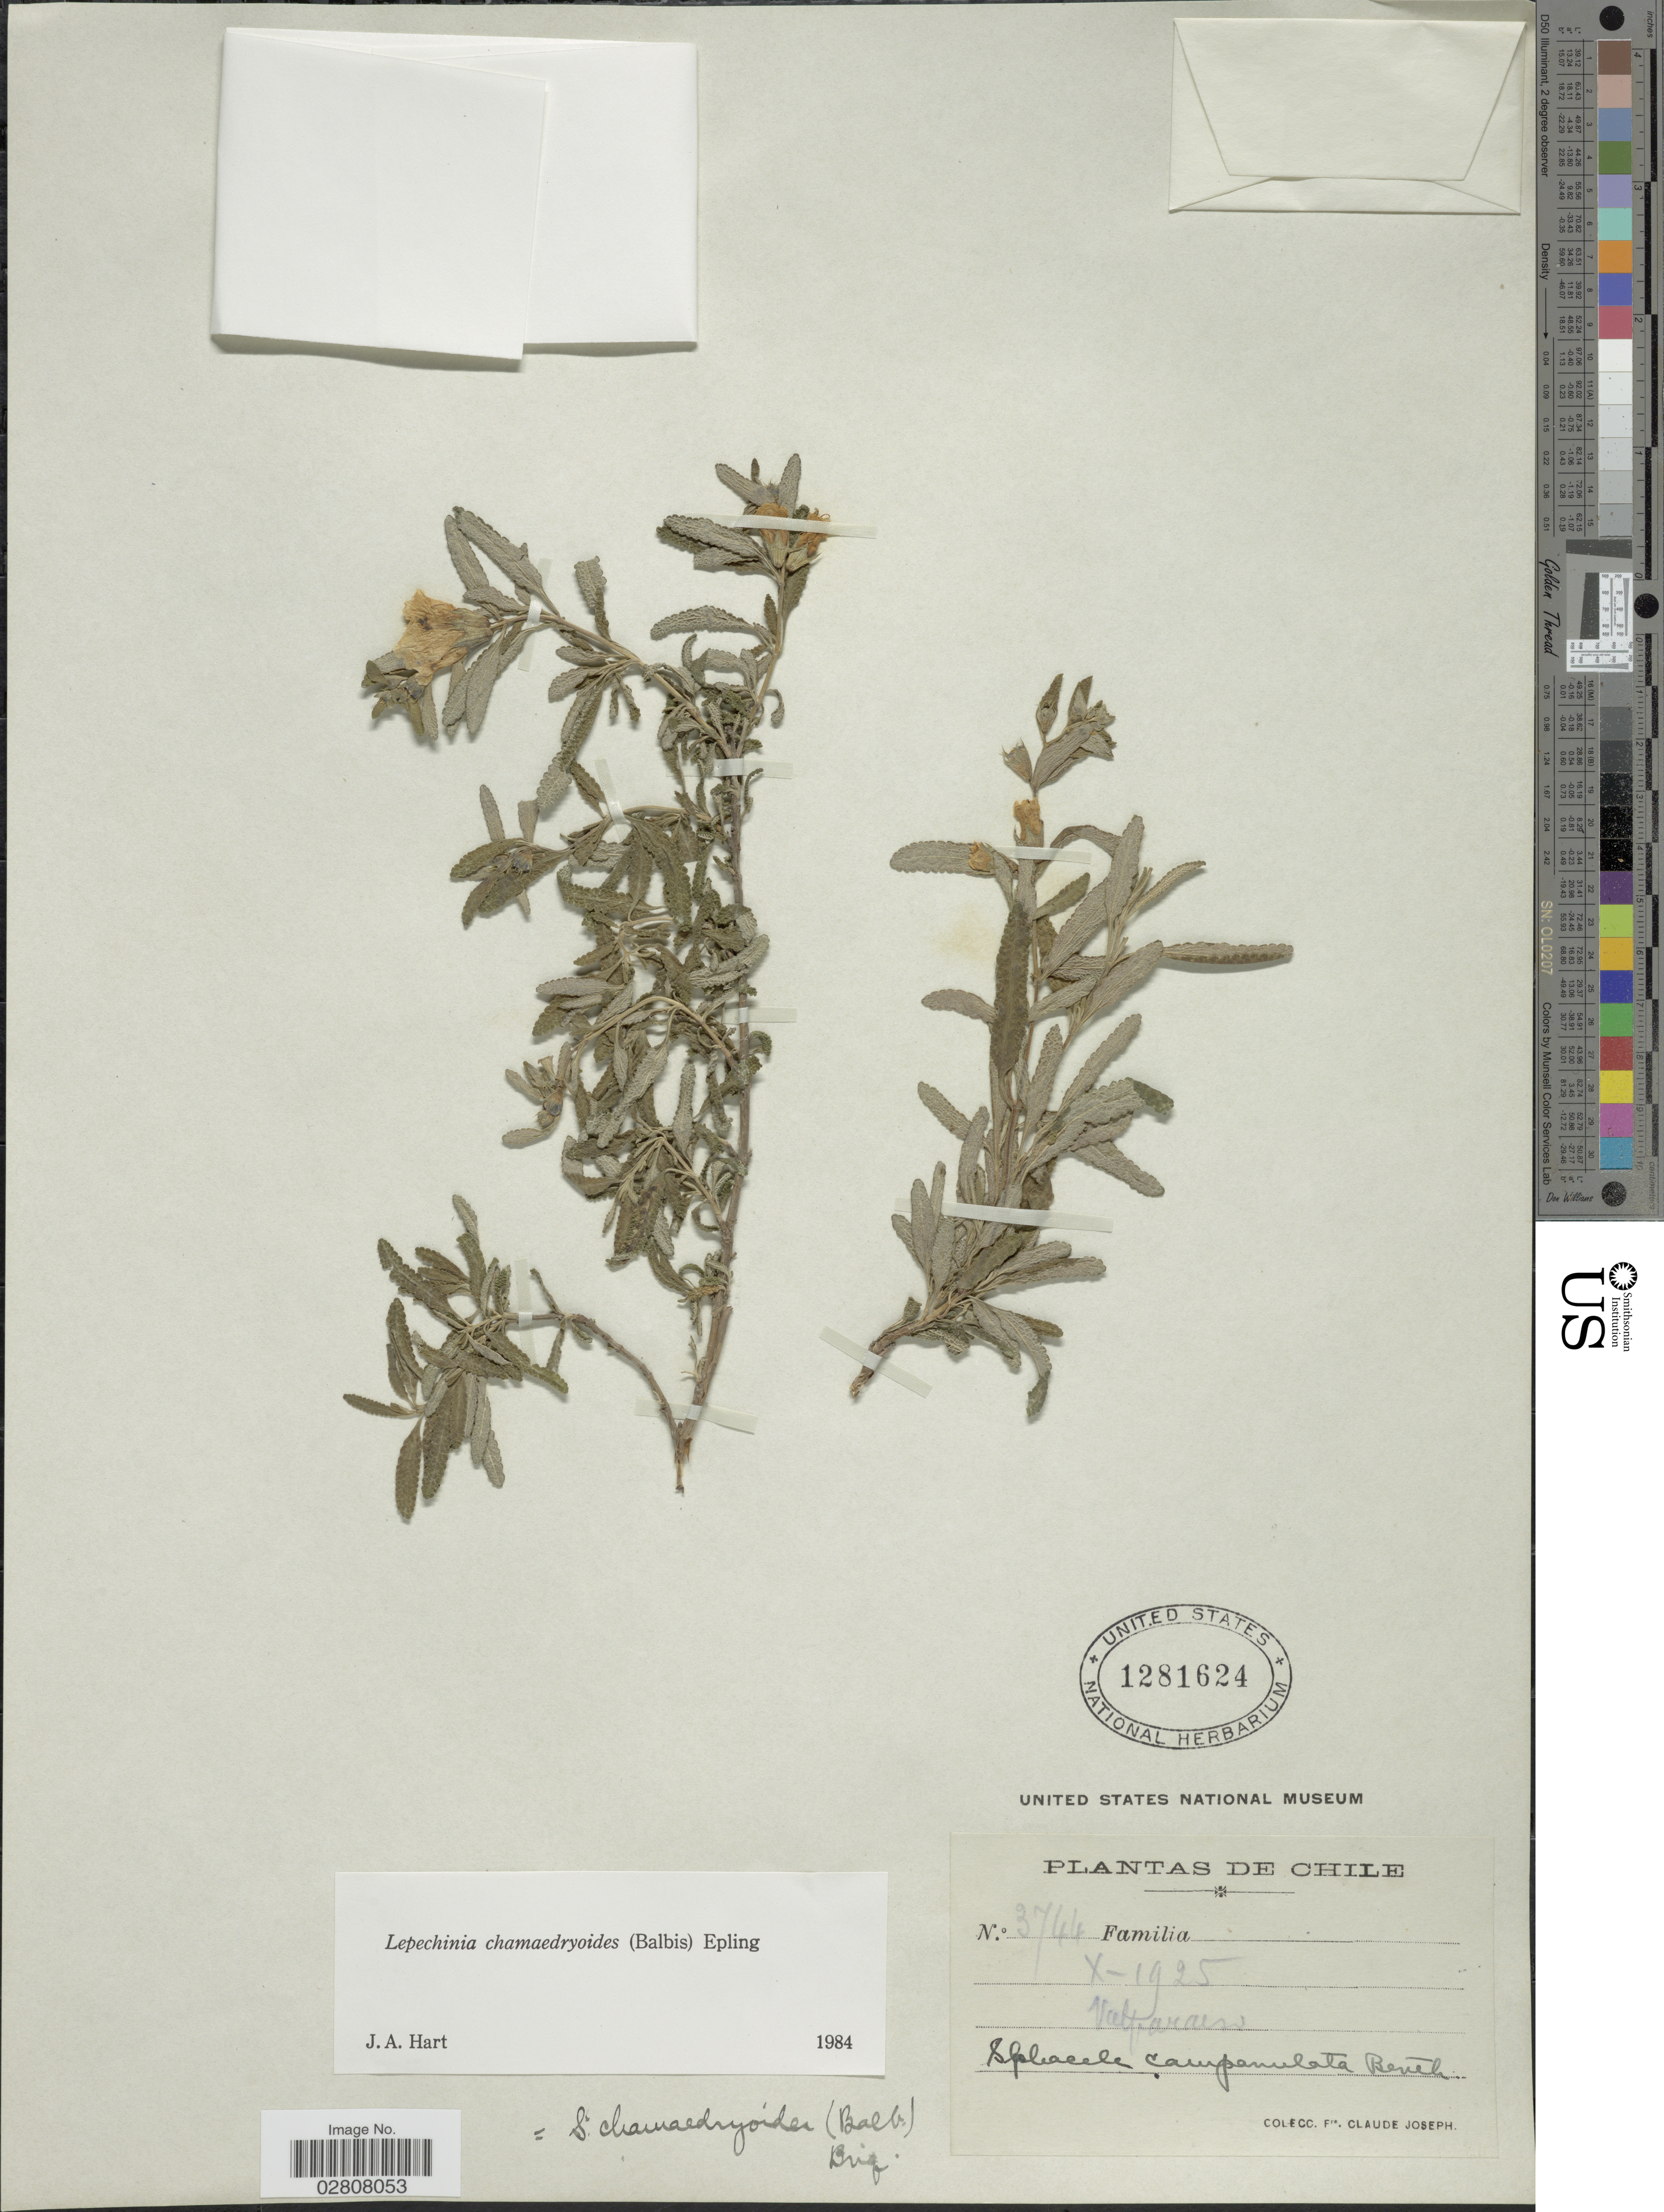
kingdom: Plantae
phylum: Tracheophyta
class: Magnoliopsida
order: Lamiales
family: Lamiaceae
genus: Lepechinia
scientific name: Lepechinia chamaedryoides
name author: (Balb.) Epling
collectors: Bro. Claude-Joseph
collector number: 3744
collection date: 1925-10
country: Chile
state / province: Valparaíso (V)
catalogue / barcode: US 1281624